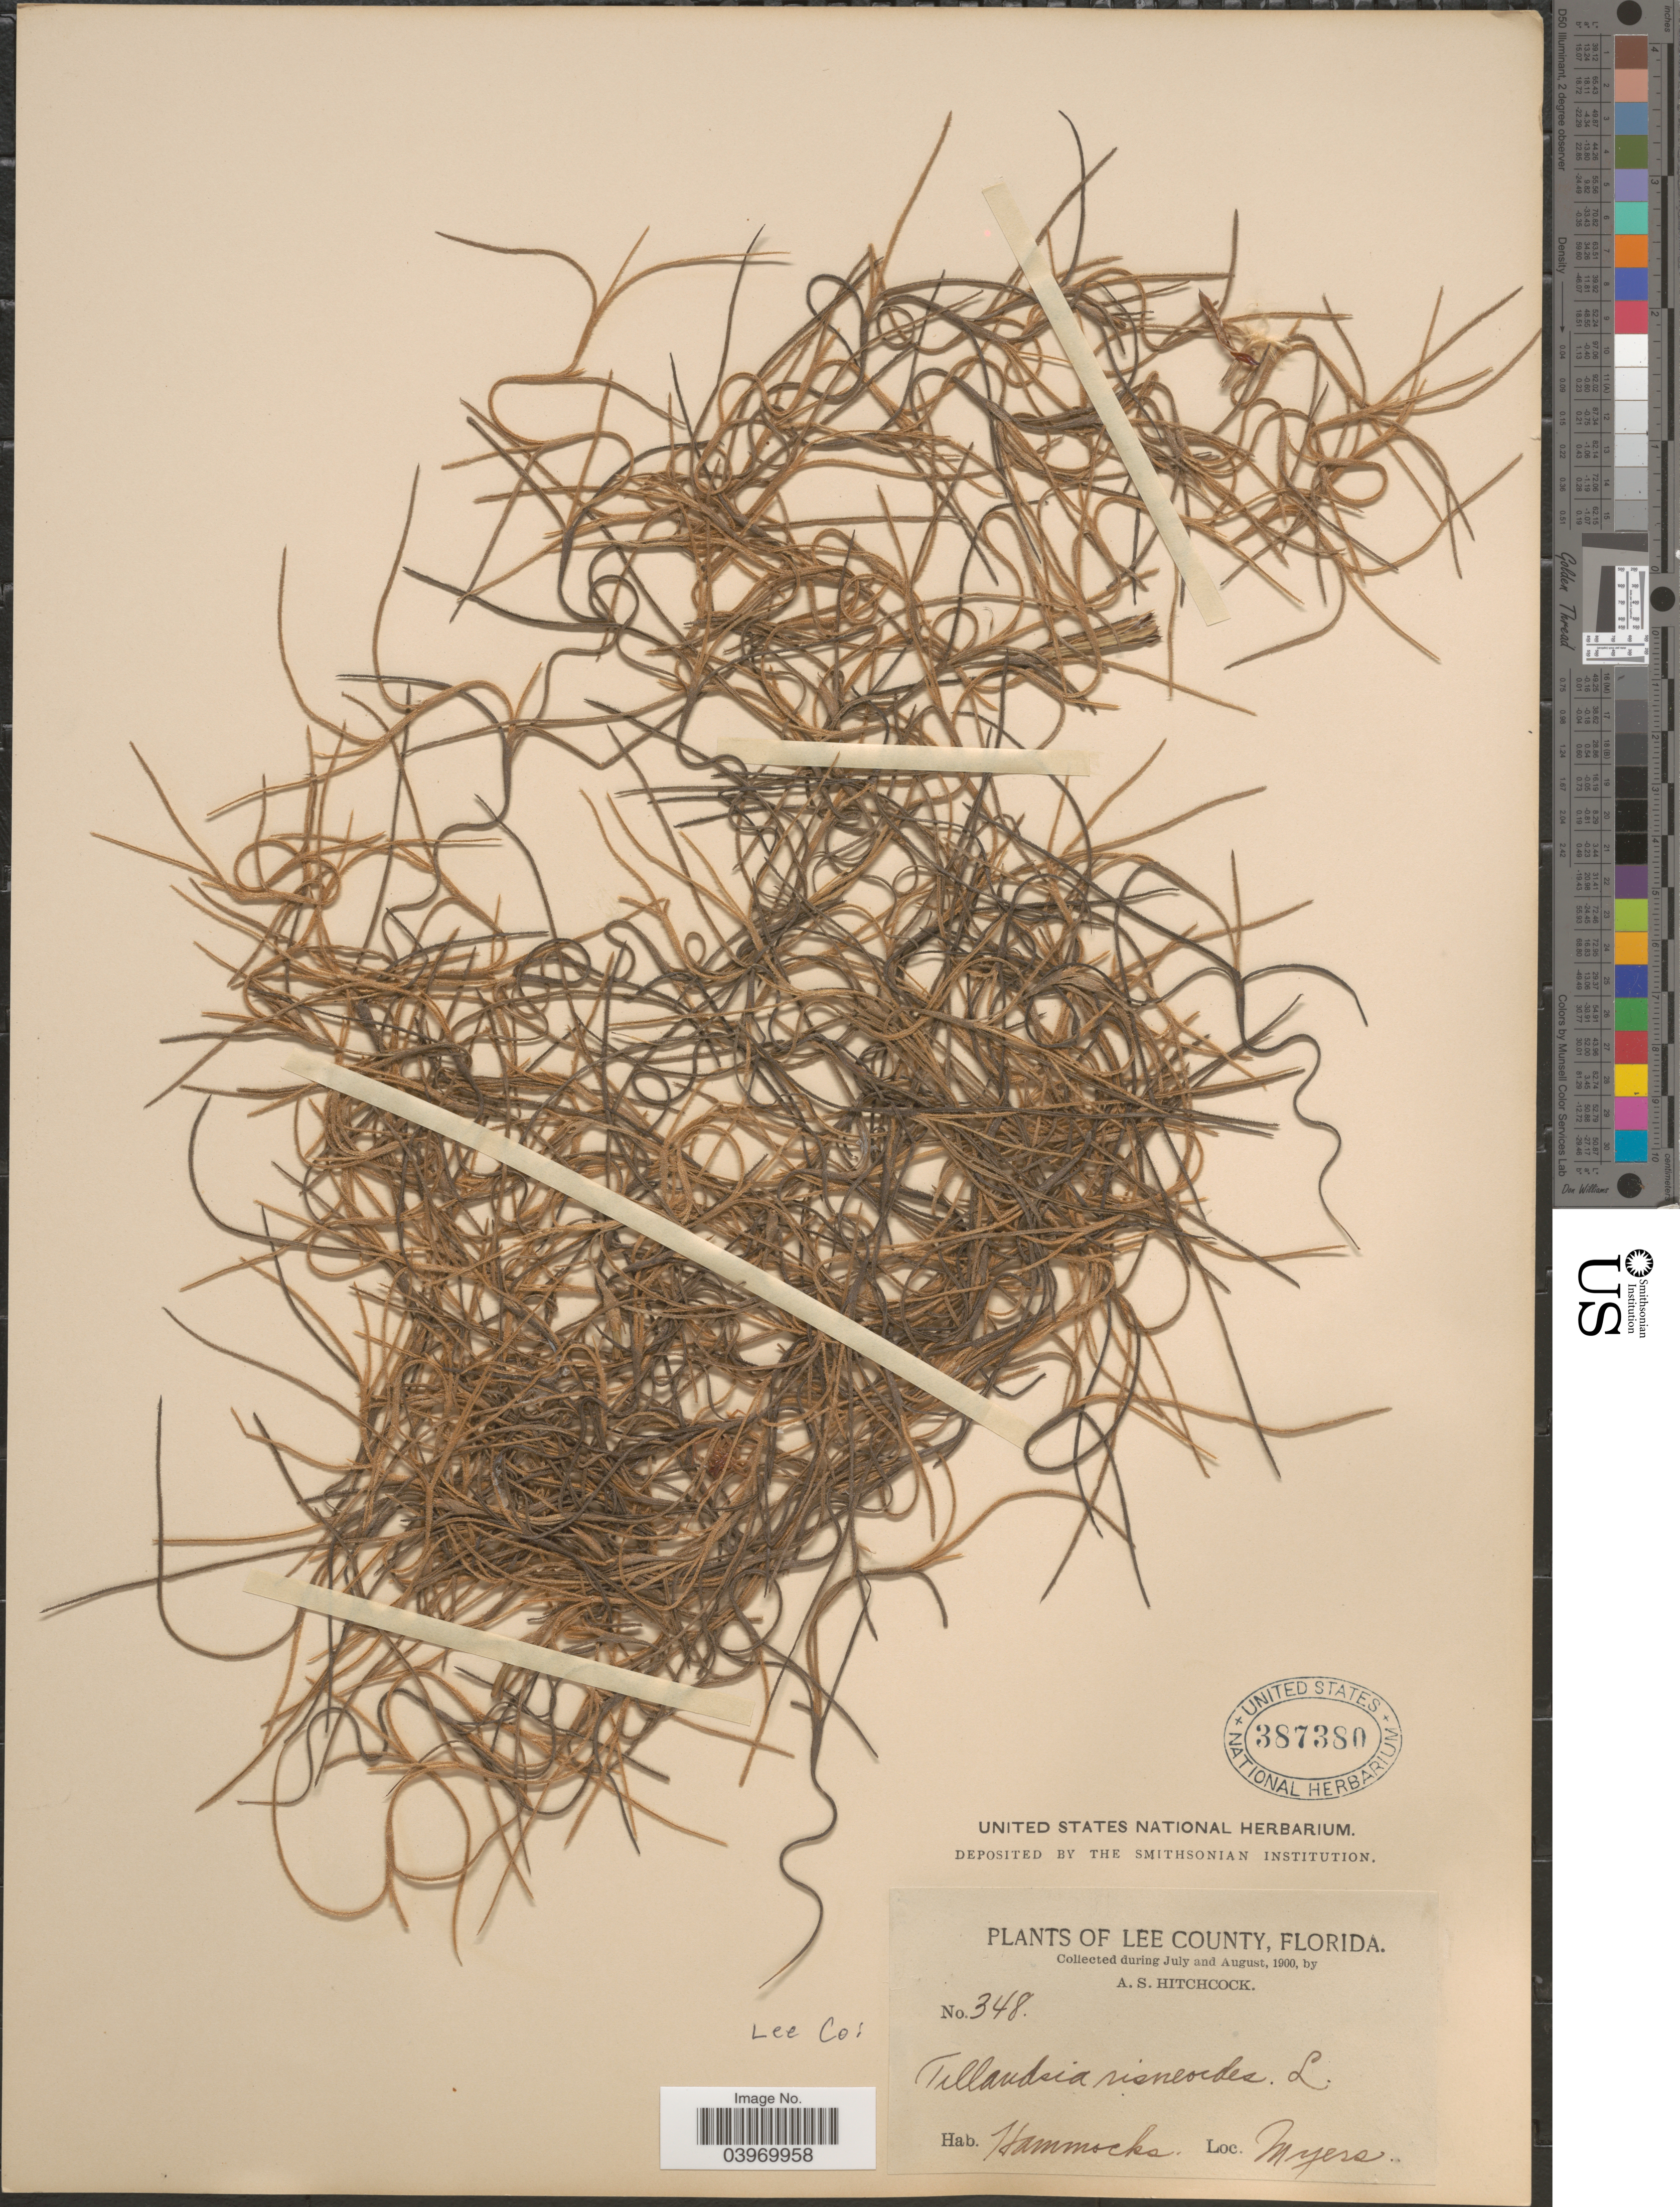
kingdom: Plantae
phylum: Tracheophyta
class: Liliopsida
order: Poales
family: Bromeliaceae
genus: Tillandsia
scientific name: Tillandsia usneoides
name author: (L.) L.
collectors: A. S. Hitchcock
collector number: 348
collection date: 1900-07/1900-08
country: United States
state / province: Florida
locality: Lee County. Hammocks. Myers. Lee Co.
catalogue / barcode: US 387380